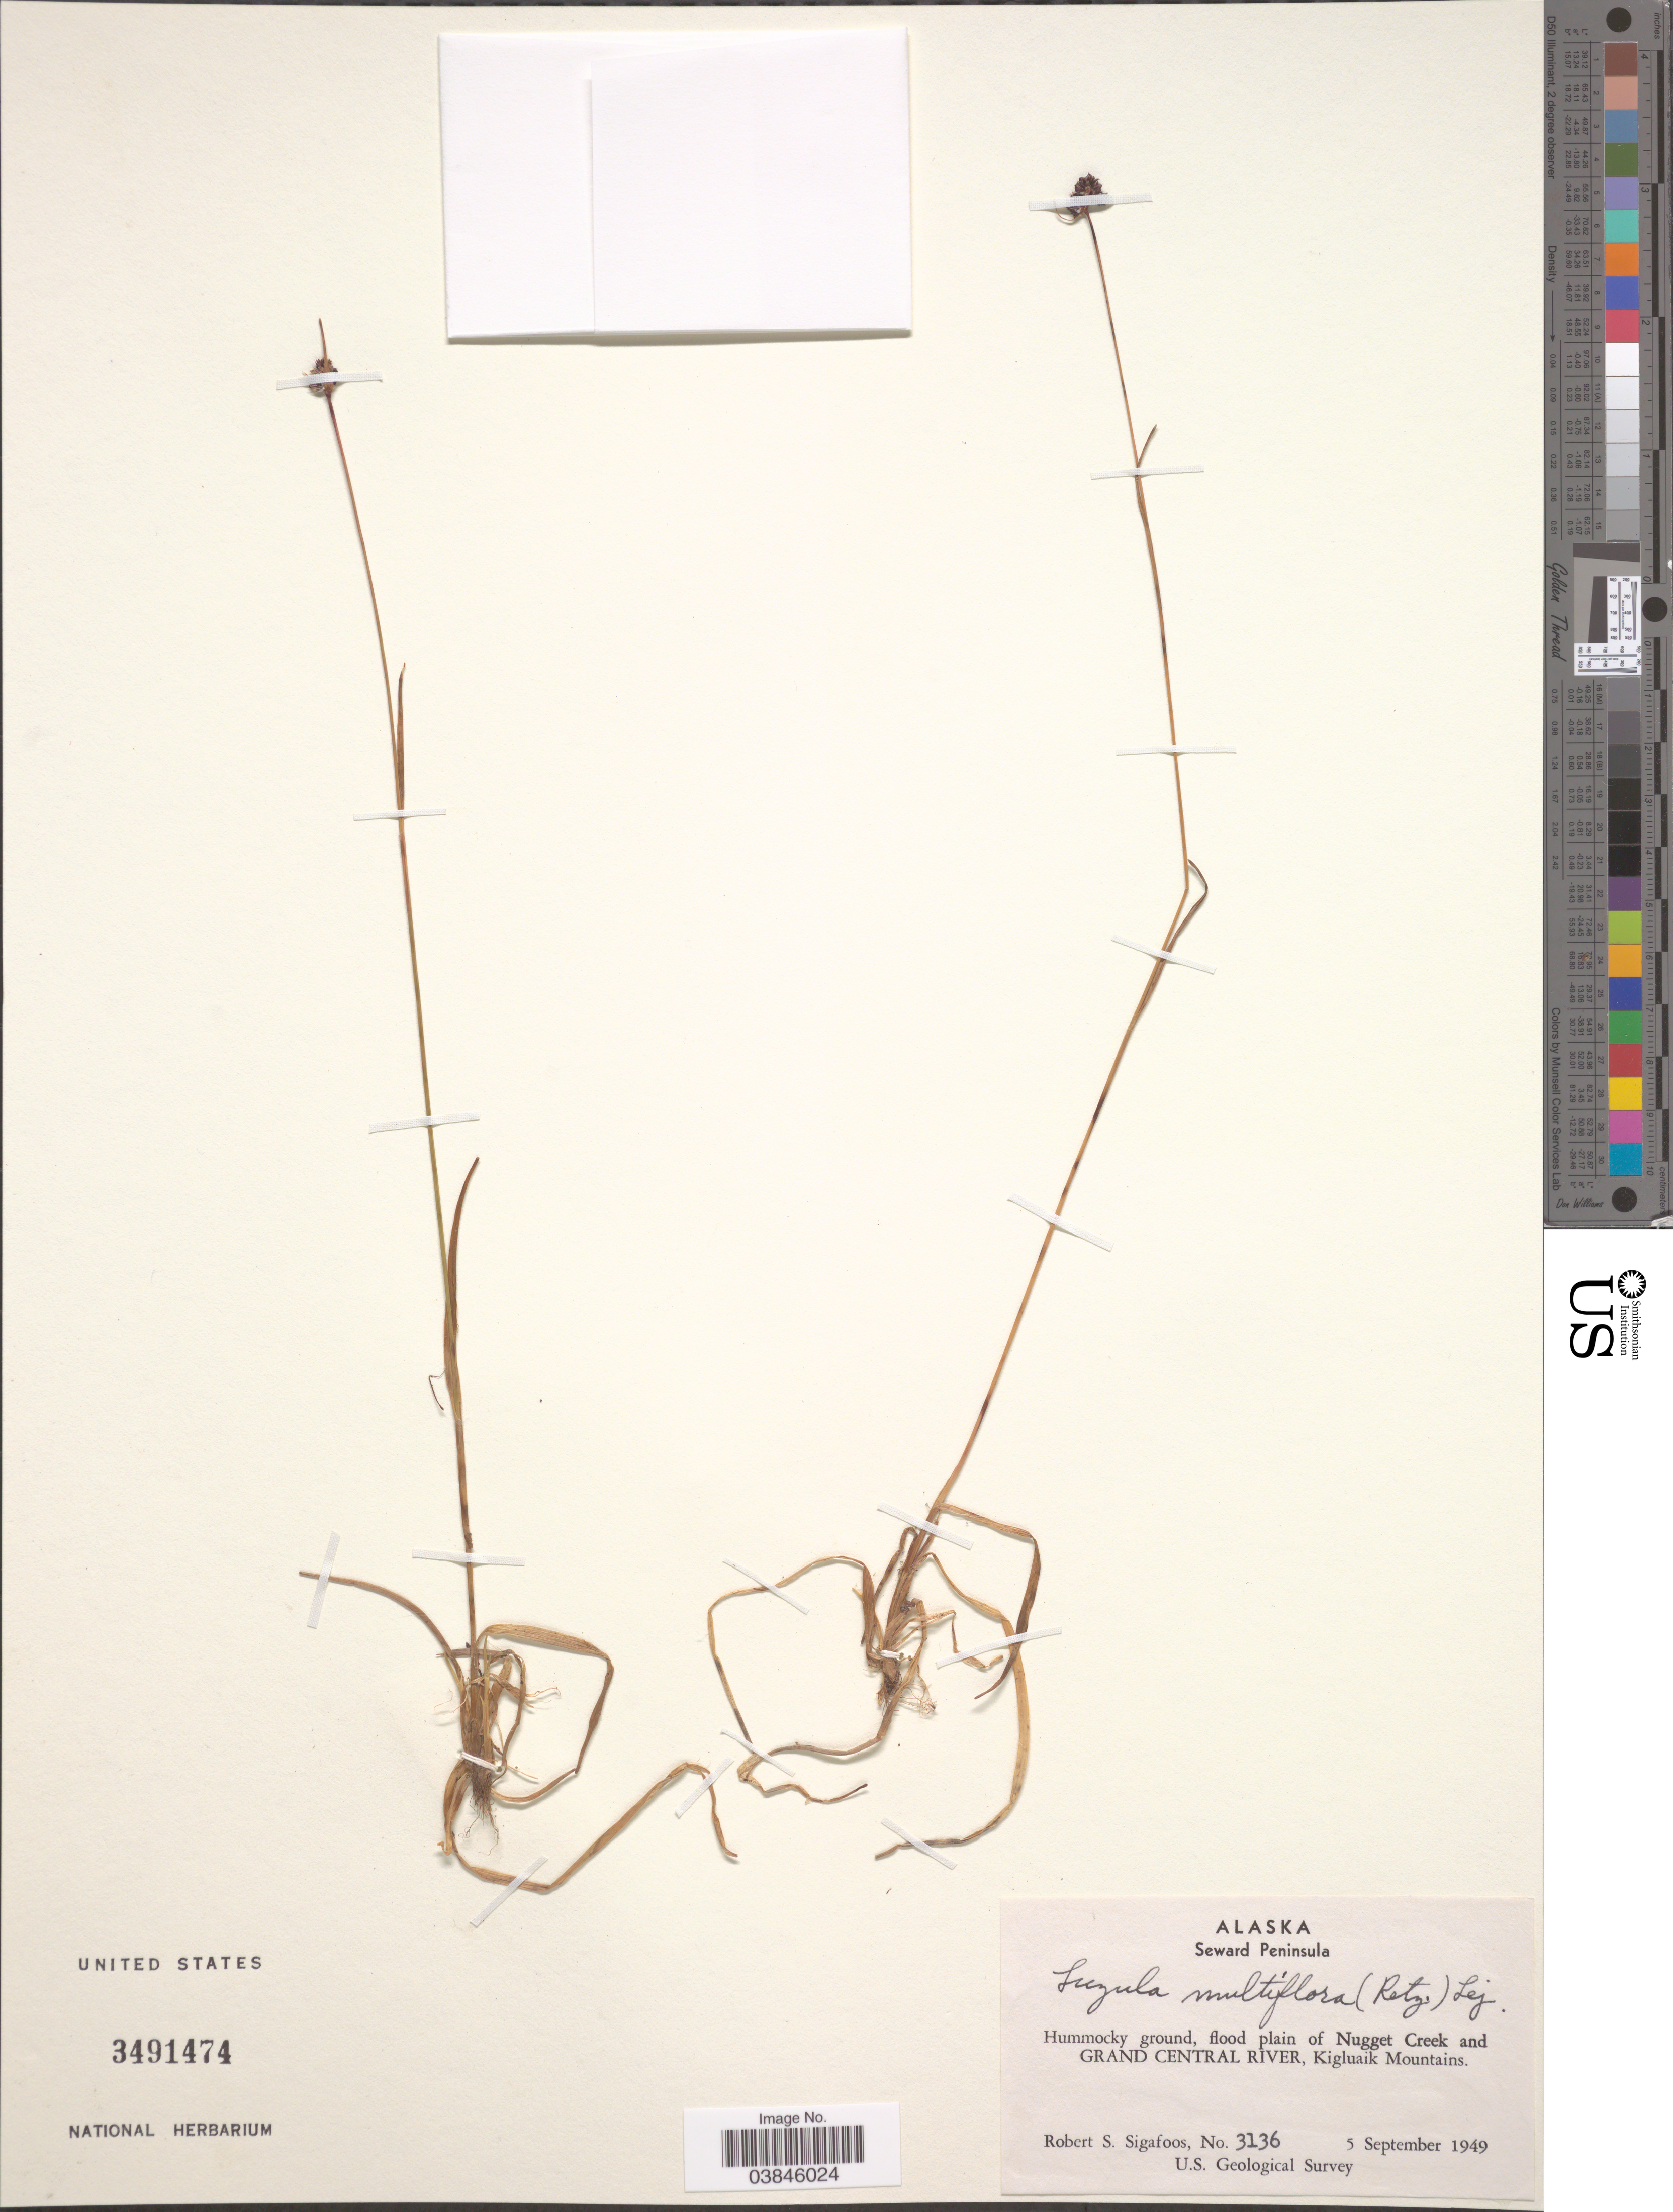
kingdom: Plantae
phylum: Tracheophyta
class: Liliopsida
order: Poales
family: Juncaceae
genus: Luzula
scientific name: Luzula multiflora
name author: (Ehrh.) Lej.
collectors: R. Sigafoos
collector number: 3136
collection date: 1949-09-05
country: United States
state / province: Alaska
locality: Seward Peninsula. Hummocky ground, flood plain of Nugget Creek and Grand Central River, Kigluaik Mountains.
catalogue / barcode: US 3491474